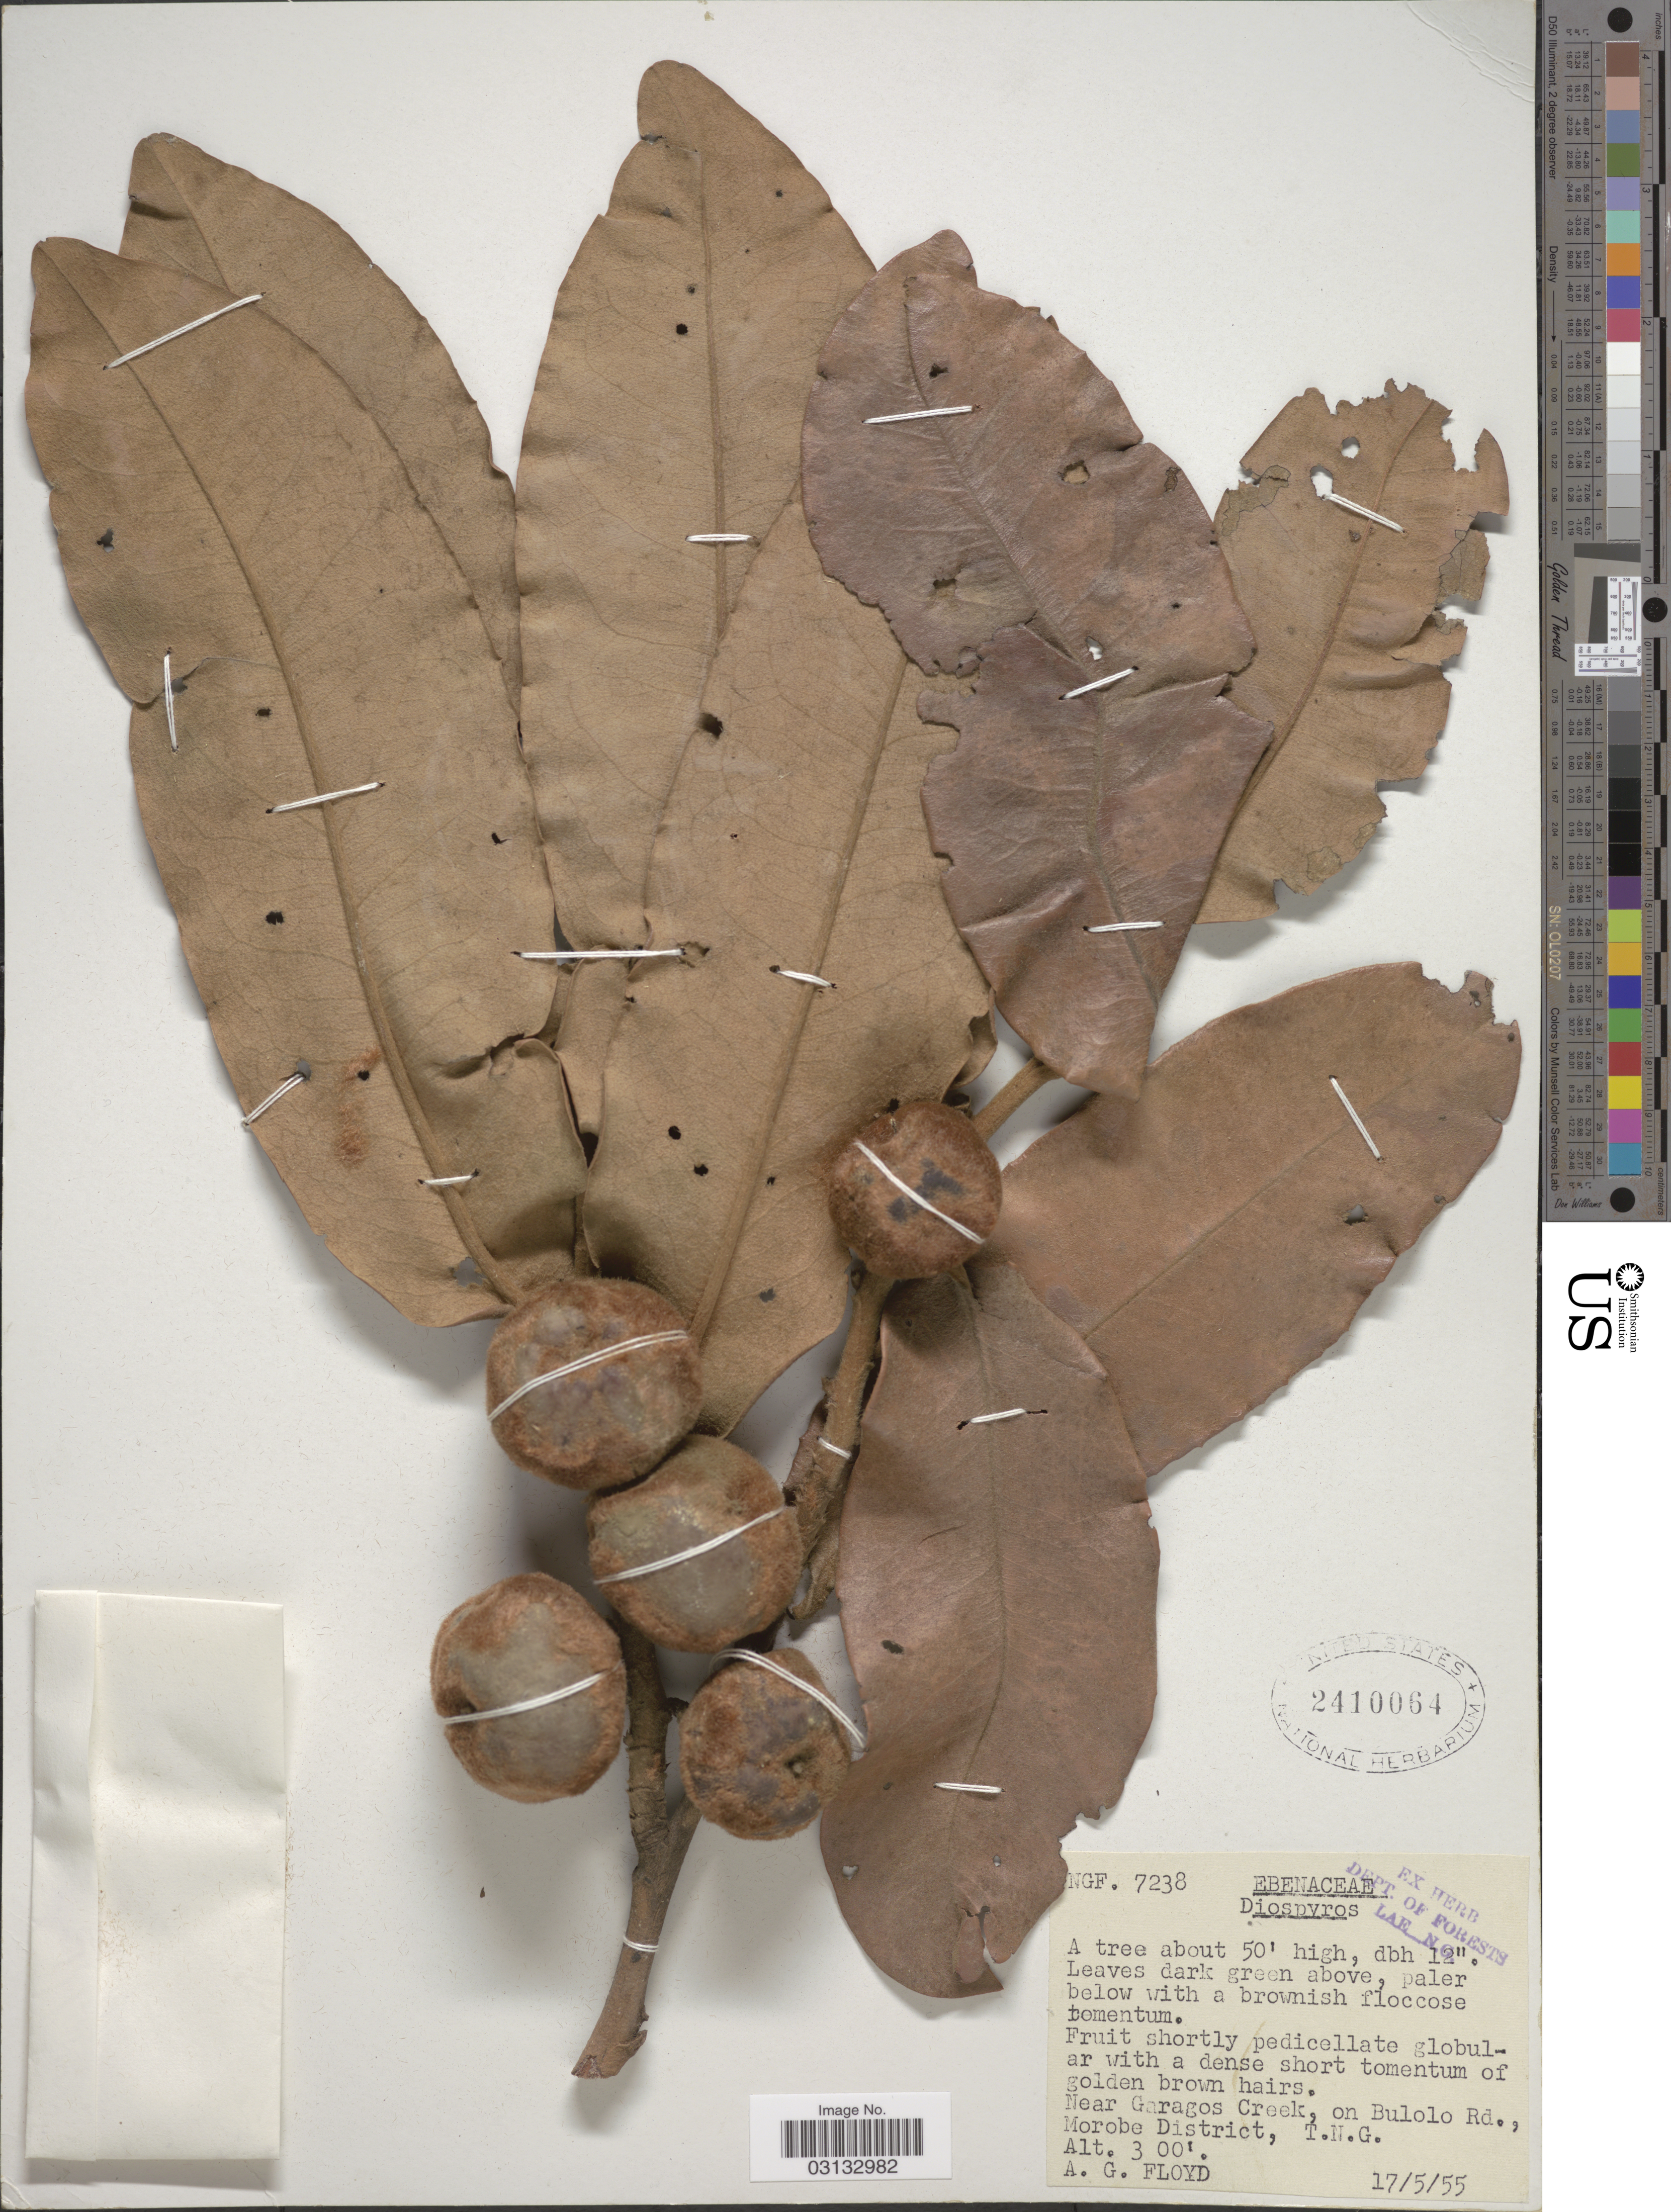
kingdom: Plantae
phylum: Tracheophyta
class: Magnoliopsida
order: Ericales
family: Ebenaceae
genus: Diospyros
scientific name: Diospyros sp.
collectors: A. G. Floyd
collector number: NGF7238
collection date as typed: Transcribed d/m/y: 17/5/55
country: Papua New Guinea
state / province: Morobe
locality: Near Garagos Creek, on Bulolo Rd., Morobe District, T.N.G.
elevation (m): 91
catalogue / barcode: US 2410064